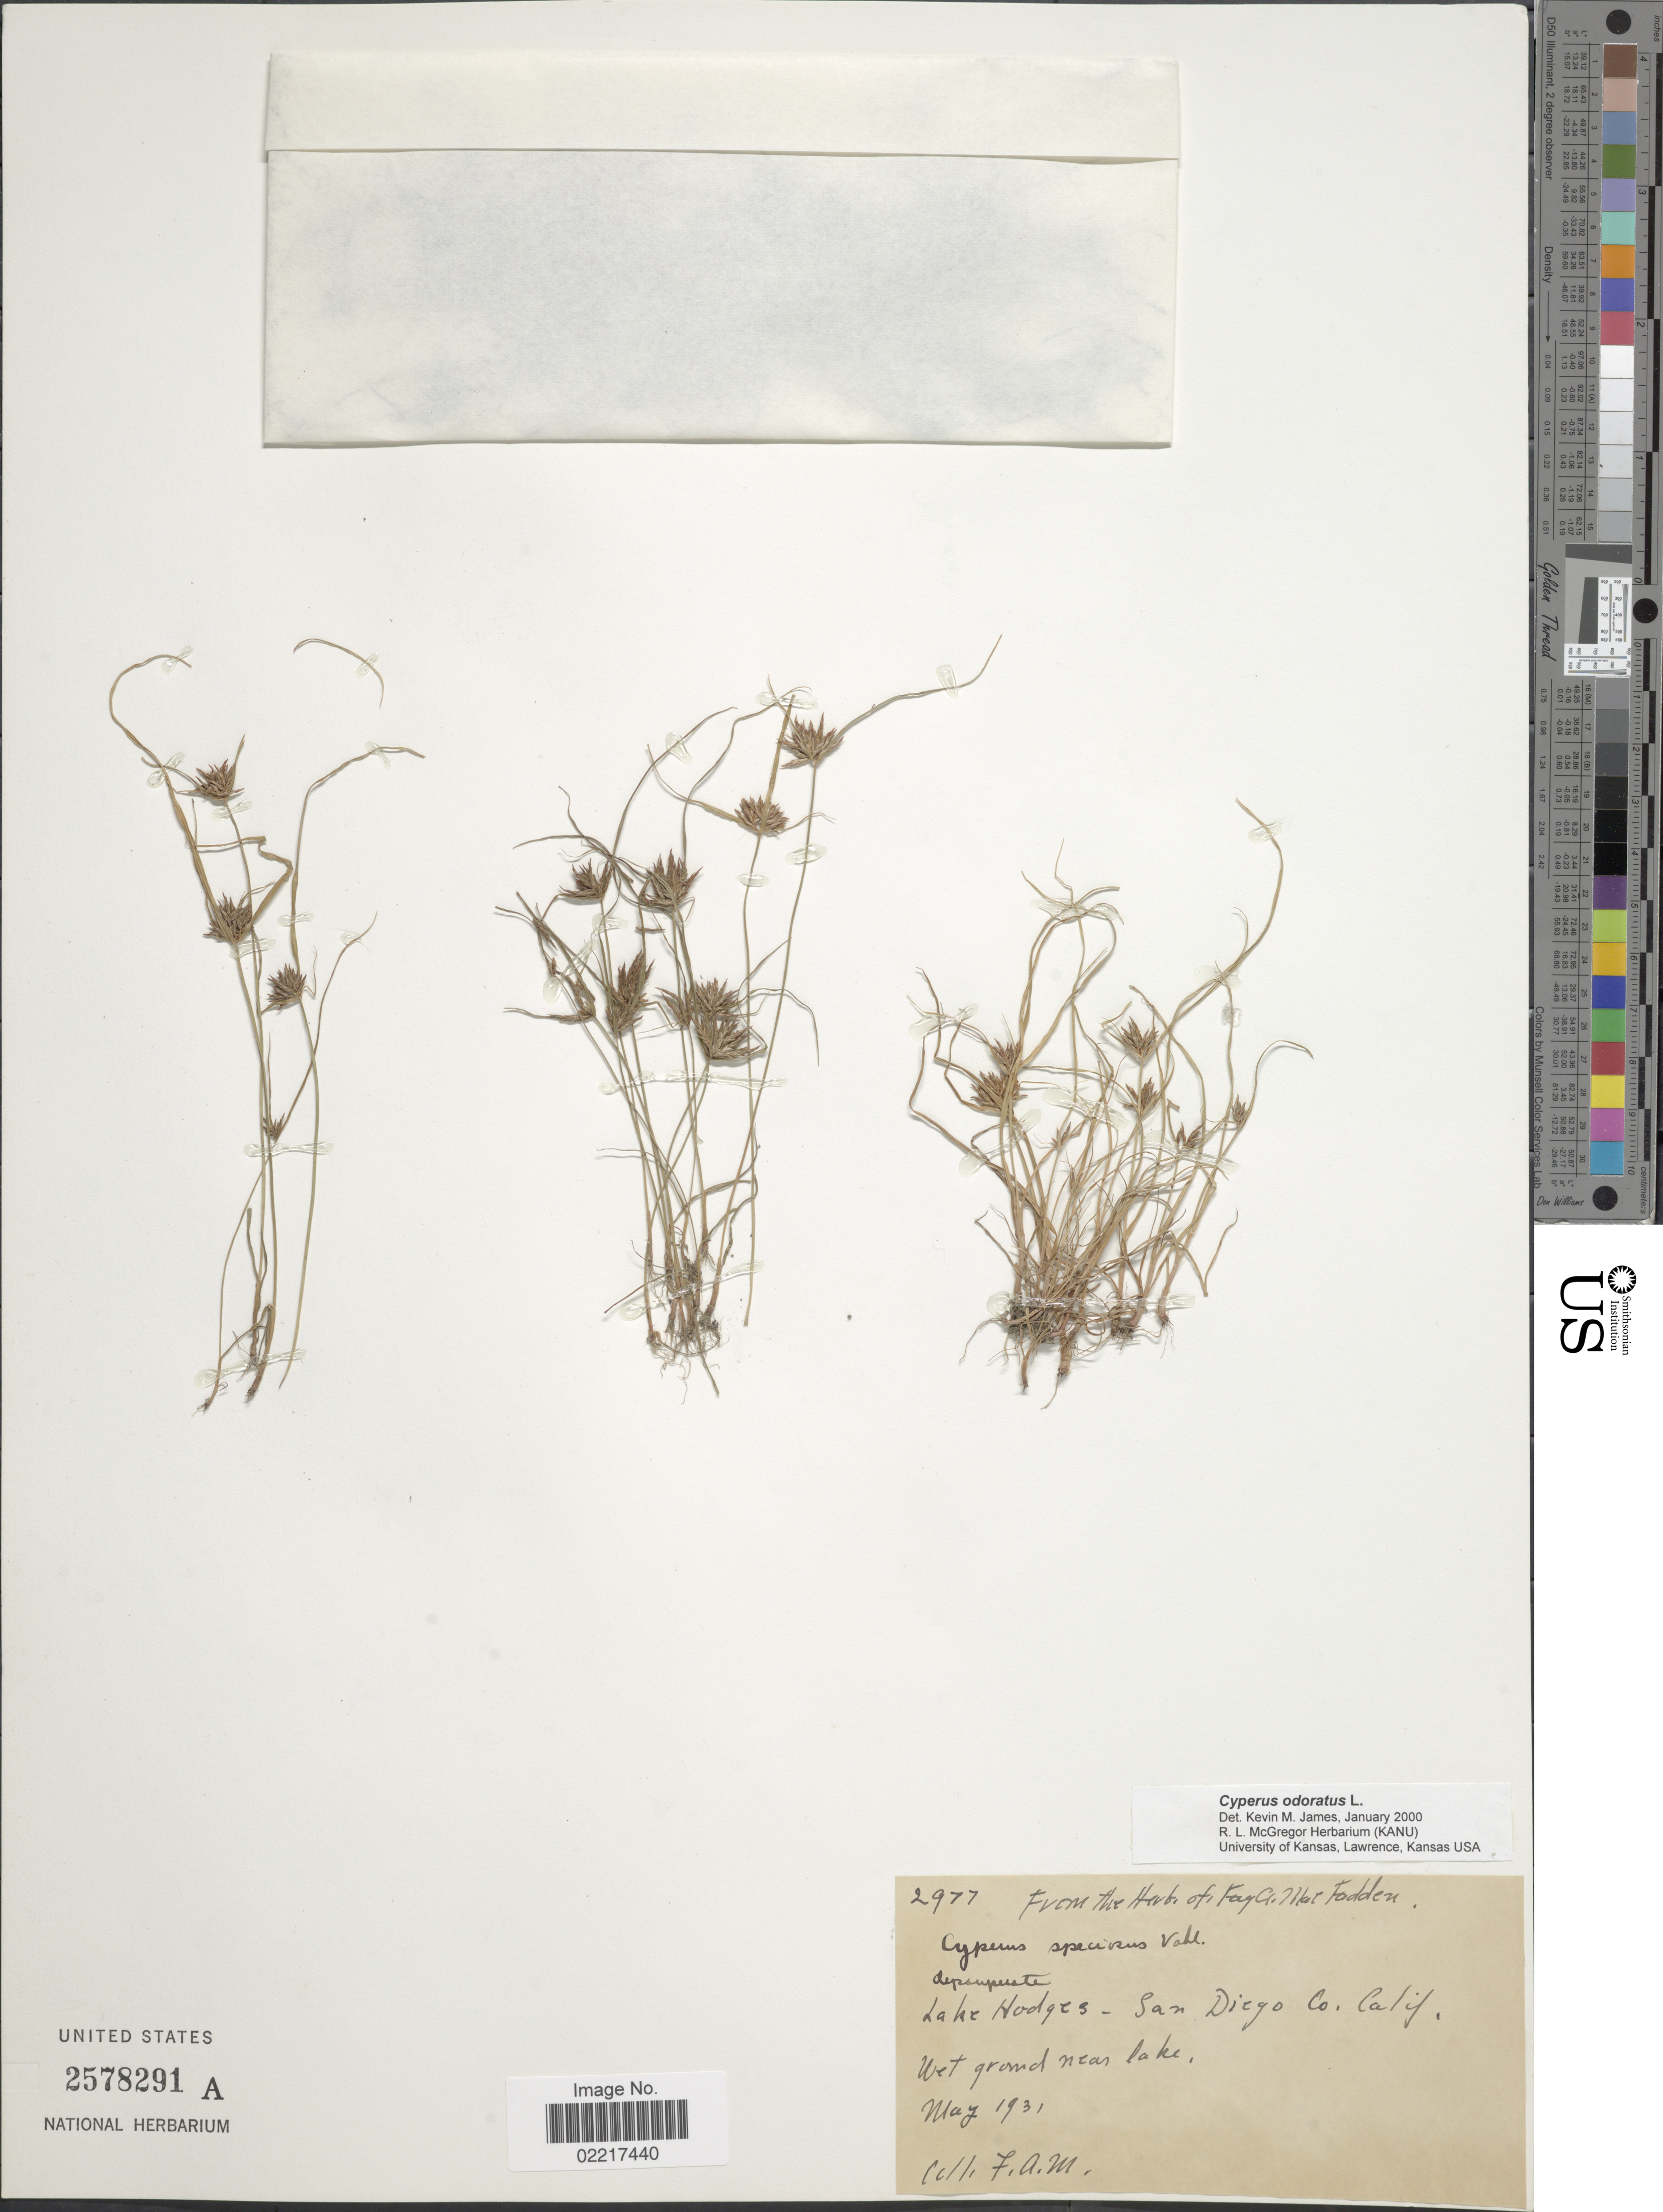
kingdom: Plantae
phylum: Tracheophyta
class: Liliopsida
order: Poales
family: Cyperaceae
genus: Cyperus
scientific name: Cyperus odoratus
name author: L.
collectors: F. MacFadden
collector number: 2977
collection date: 1931-05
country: United States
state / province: California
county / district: San Diego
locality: Lake Hodges - San Diego Co. Wet ground near lake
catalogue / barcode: US 2578291A